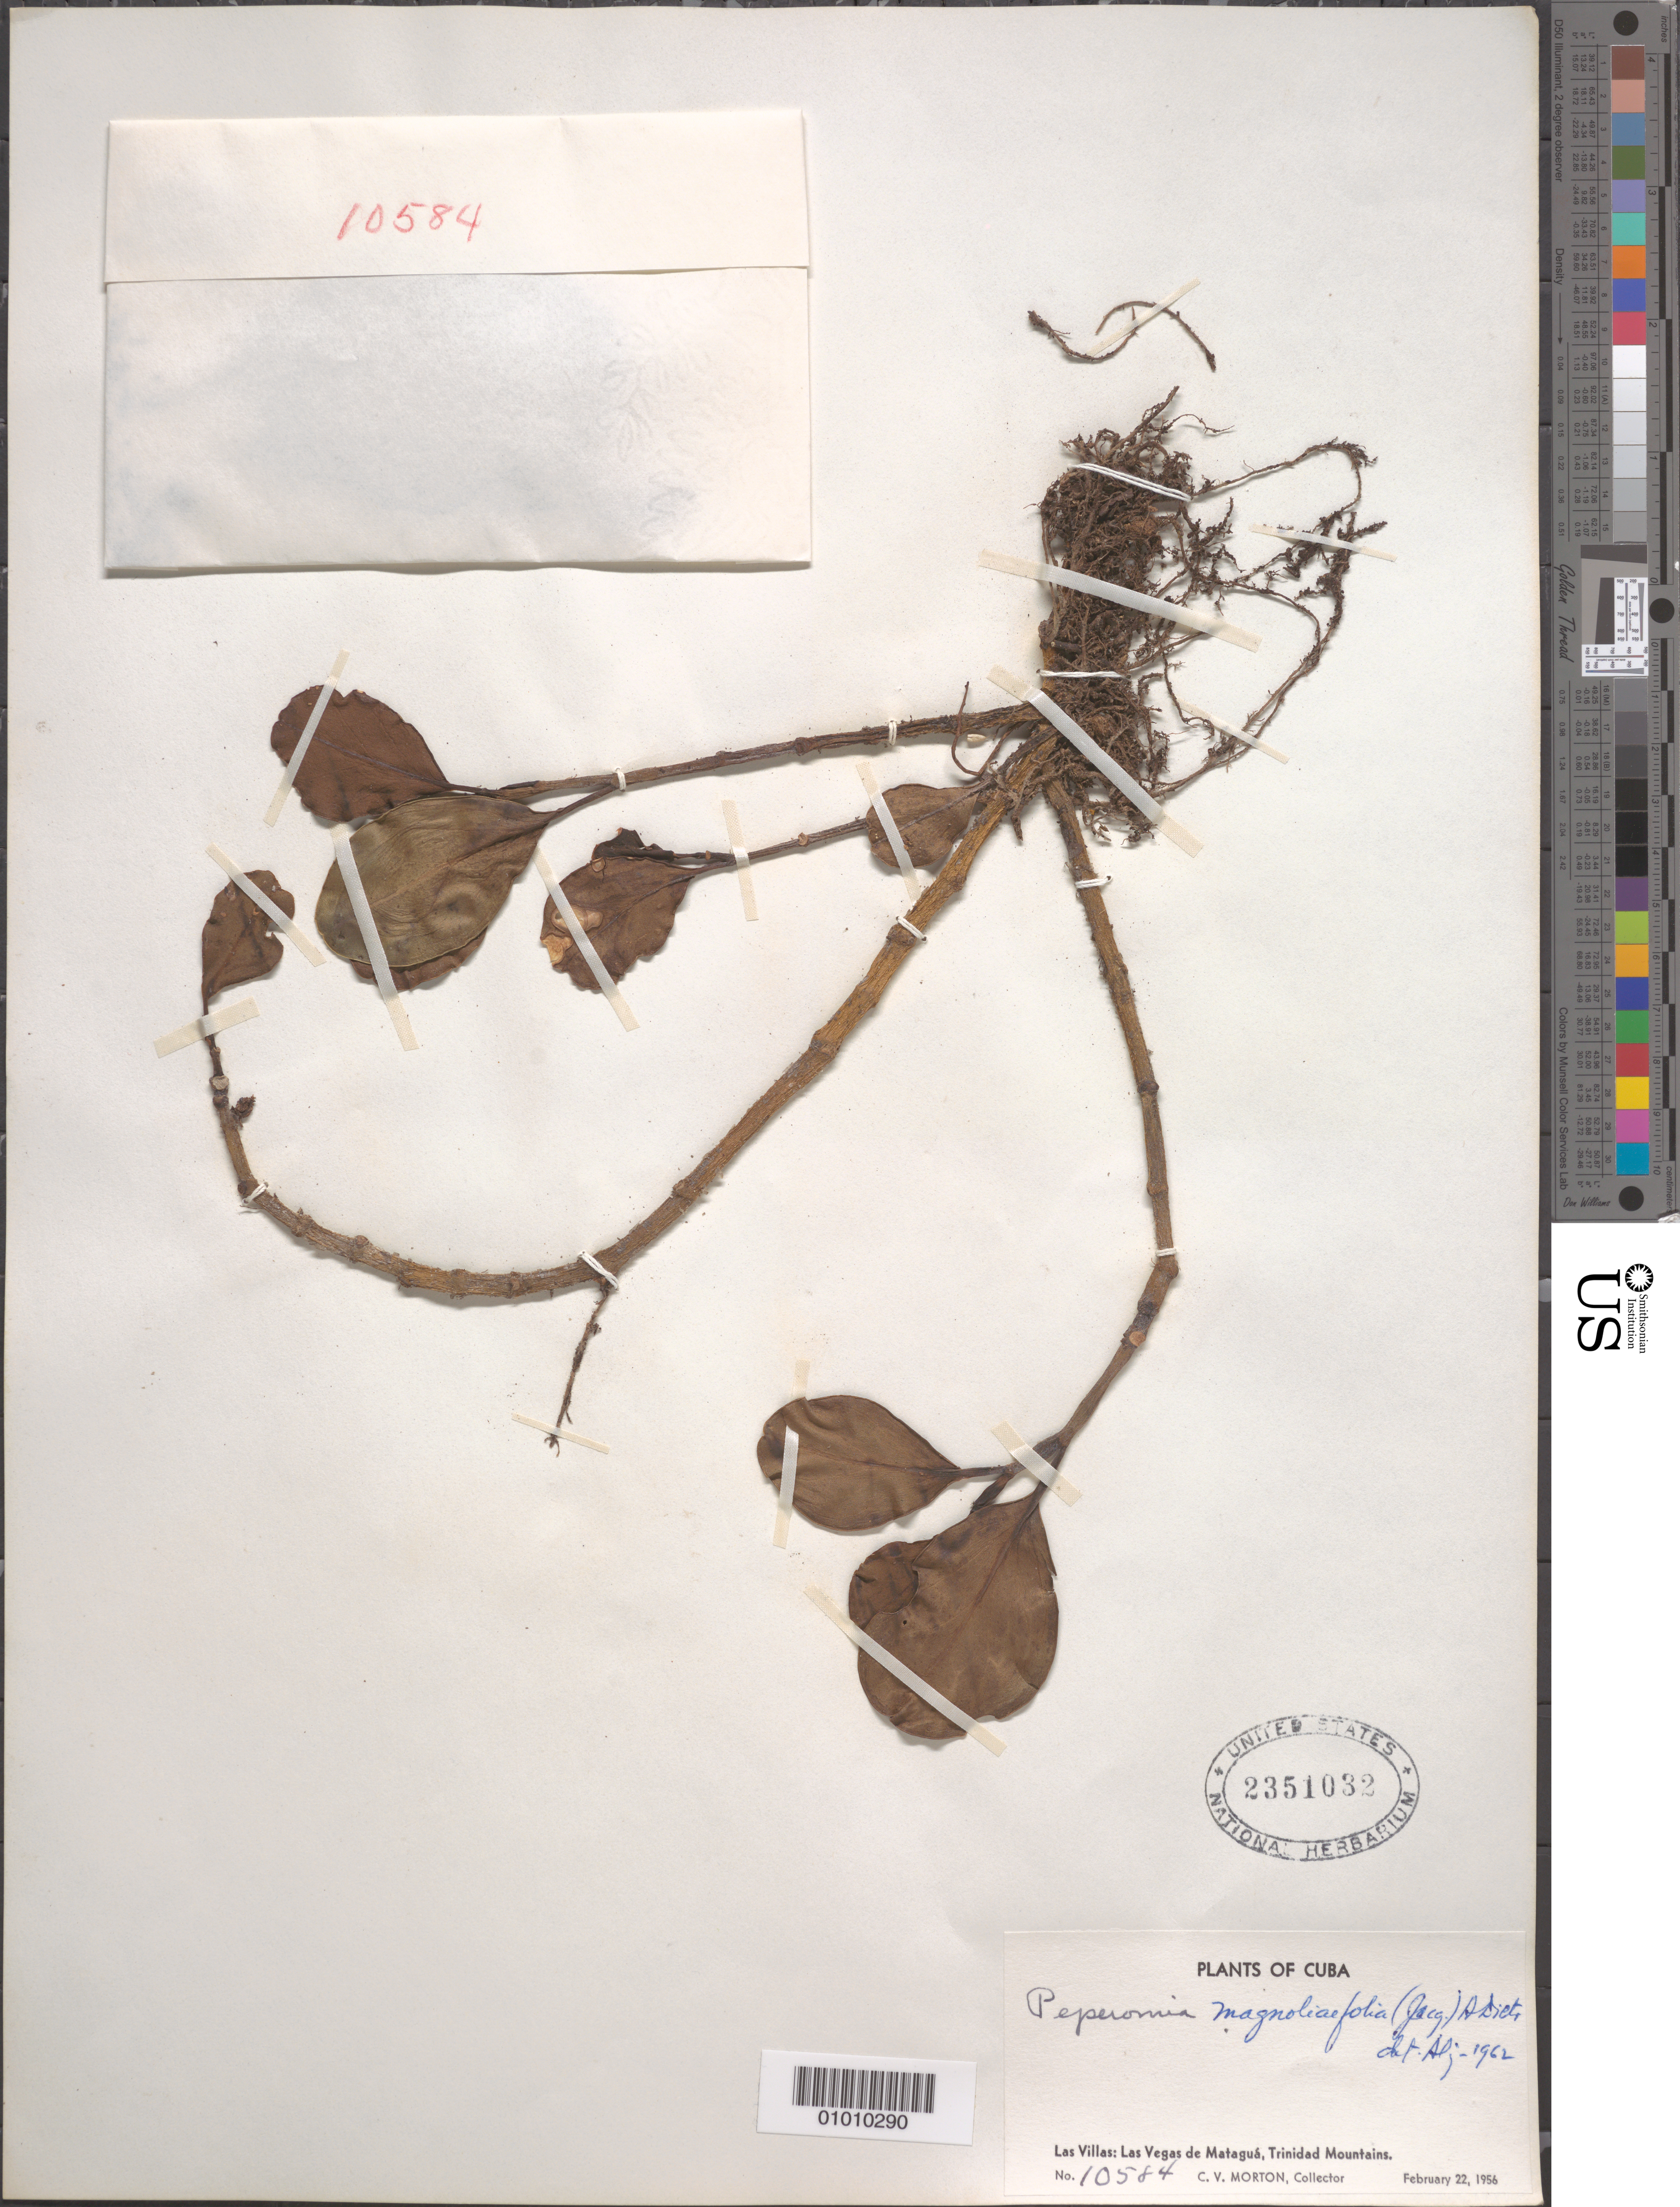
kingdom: Plantae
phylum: Tracheophyta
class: Magnoliopsida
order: Piperales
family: Piperaceae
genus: Peperomia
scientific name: Peperomia magnoliifolia var. magnoliifolia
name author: (Jacq.) A. Dietr.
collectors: C. V. Morton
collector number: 10584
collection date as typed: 22 Feb 1956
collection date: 1956-02-22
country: Cuba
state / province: Las Villas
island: Cuba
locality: Las Villas: Las Vegas de Matagua, Trinidad Mts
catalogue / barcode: US 2351032